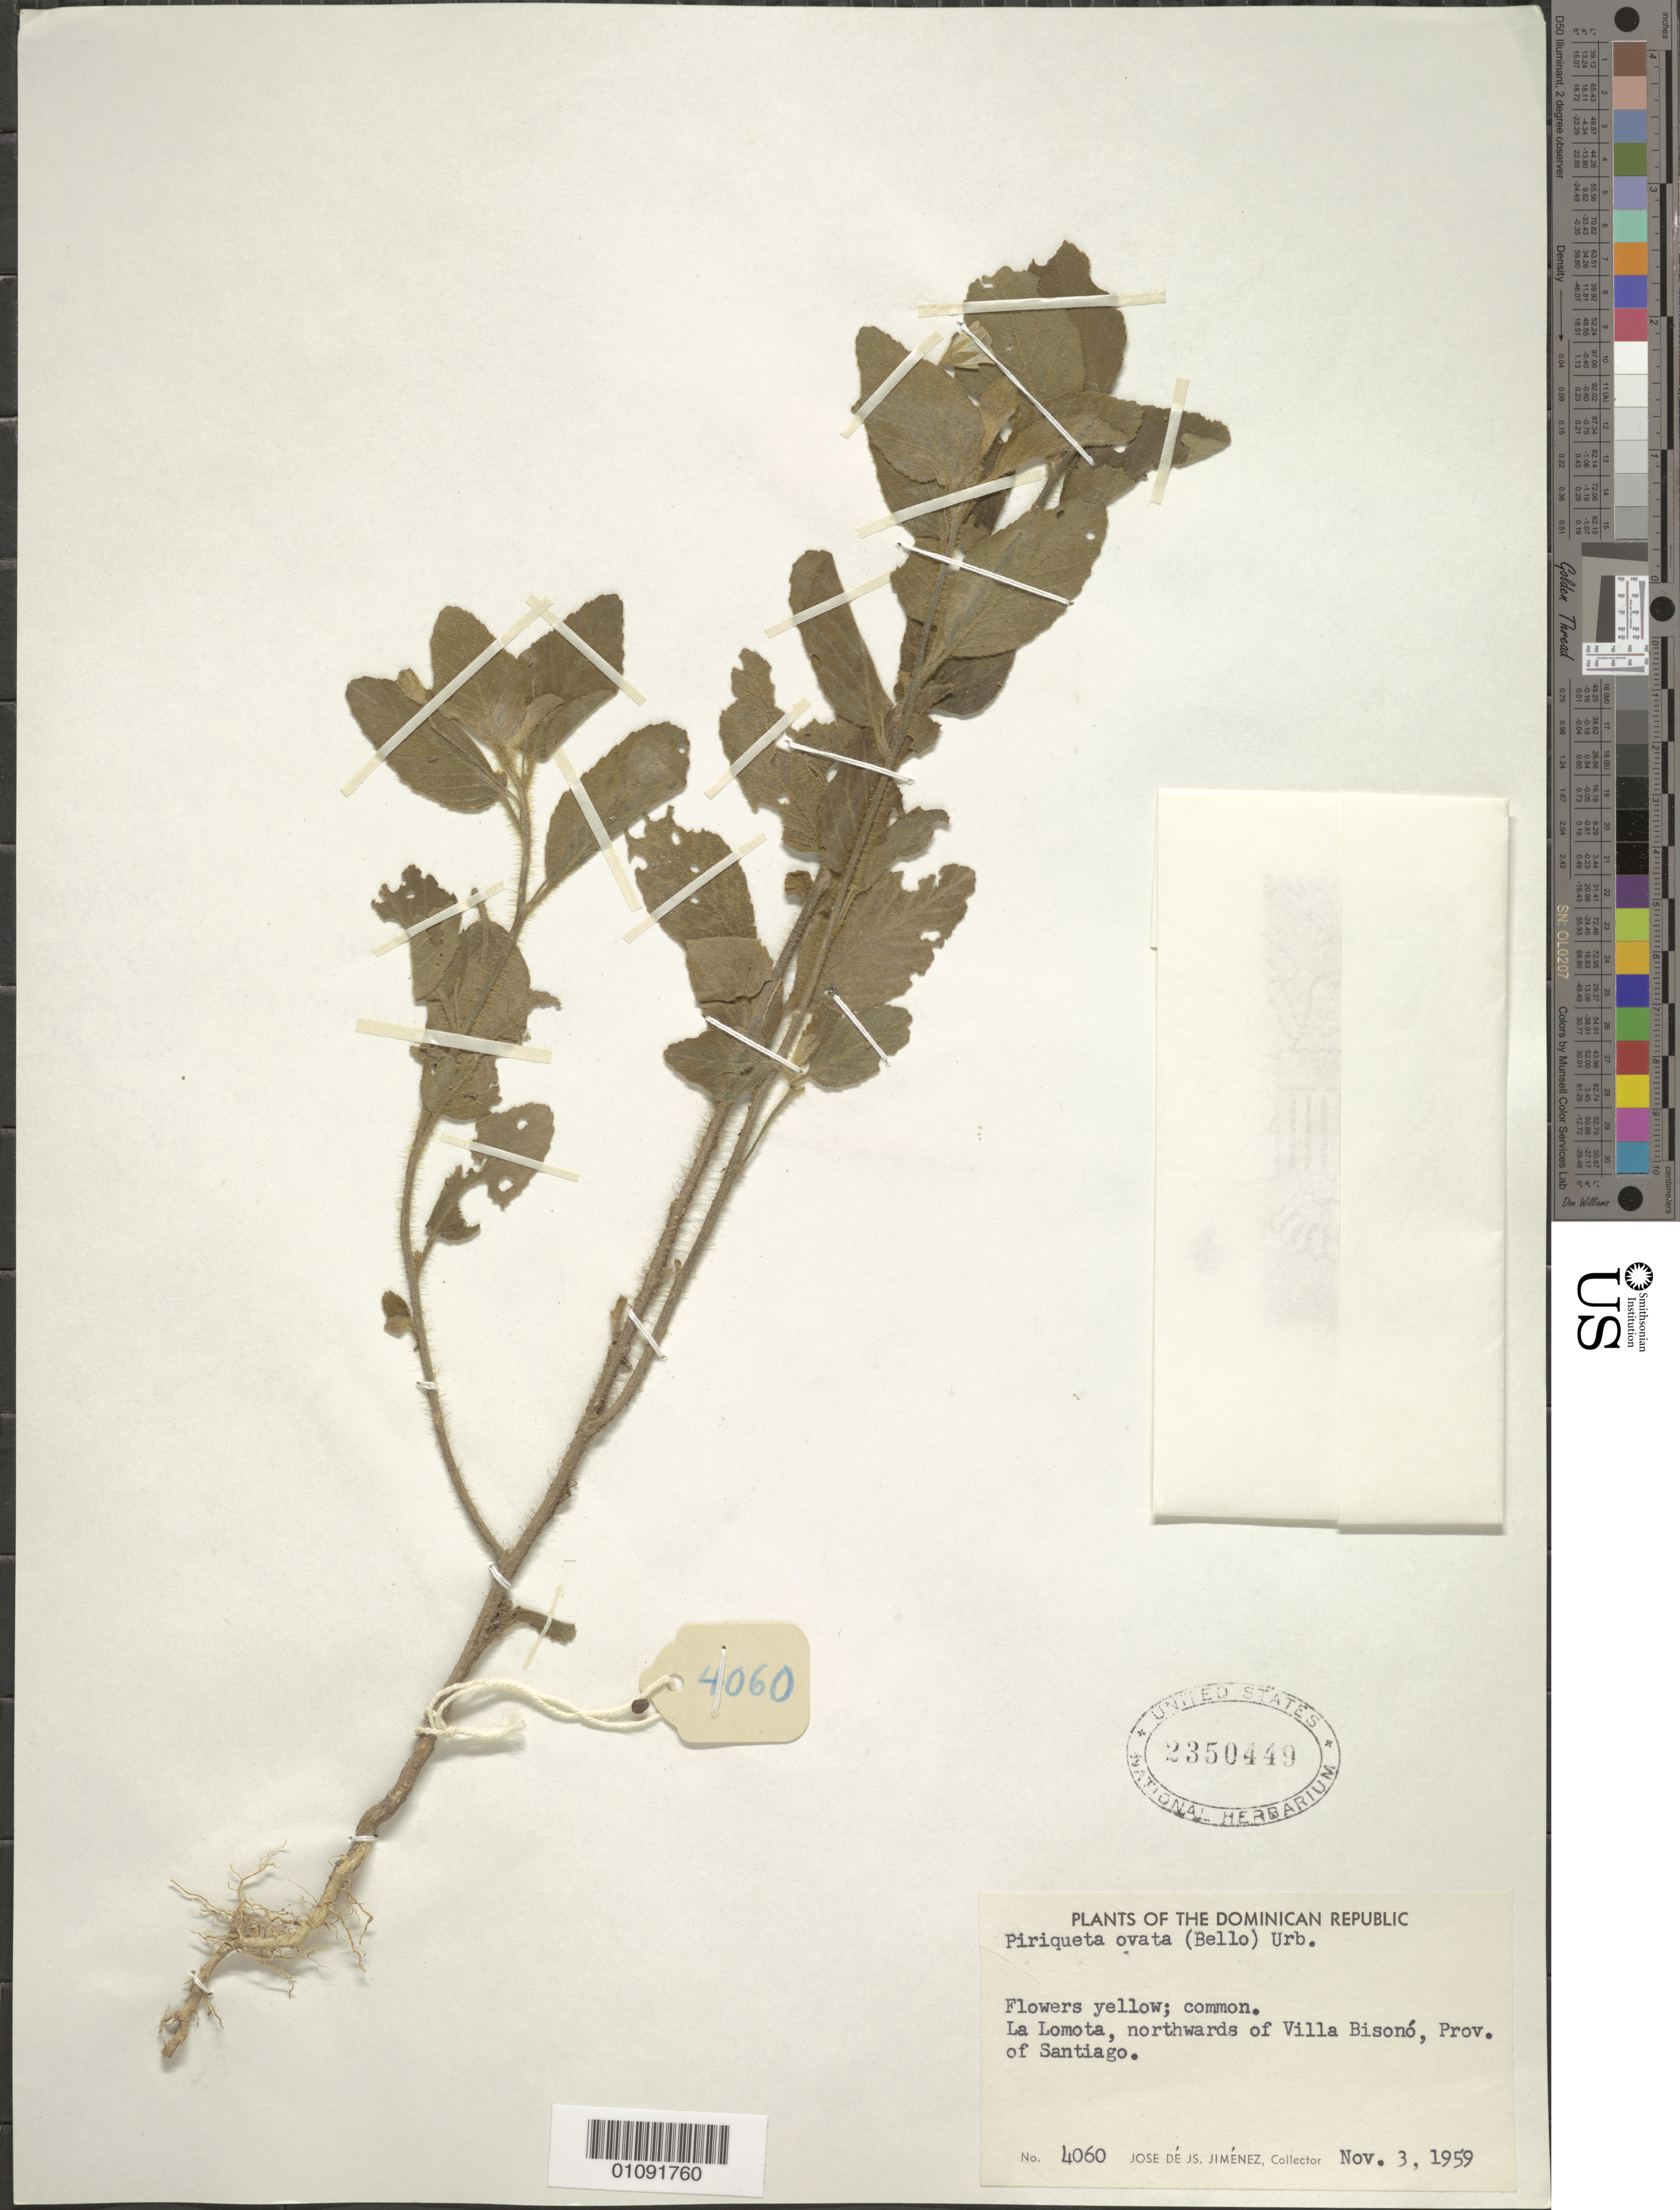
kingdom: Plantae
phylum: Tracheophyta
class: Magnoliopsida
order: Malpighiales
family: Turneraceae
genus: Piriqueta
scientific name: Piriqueta racemosa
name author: (Jacq.) Sweet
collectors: J. J. Jiménez Almonte & G. M. Leonard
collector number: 4060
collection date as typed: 03 Nov 1959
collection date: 1959-11-03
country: Dominican Republic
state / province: Santiago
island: Hispaniola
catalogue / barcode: US 2350449